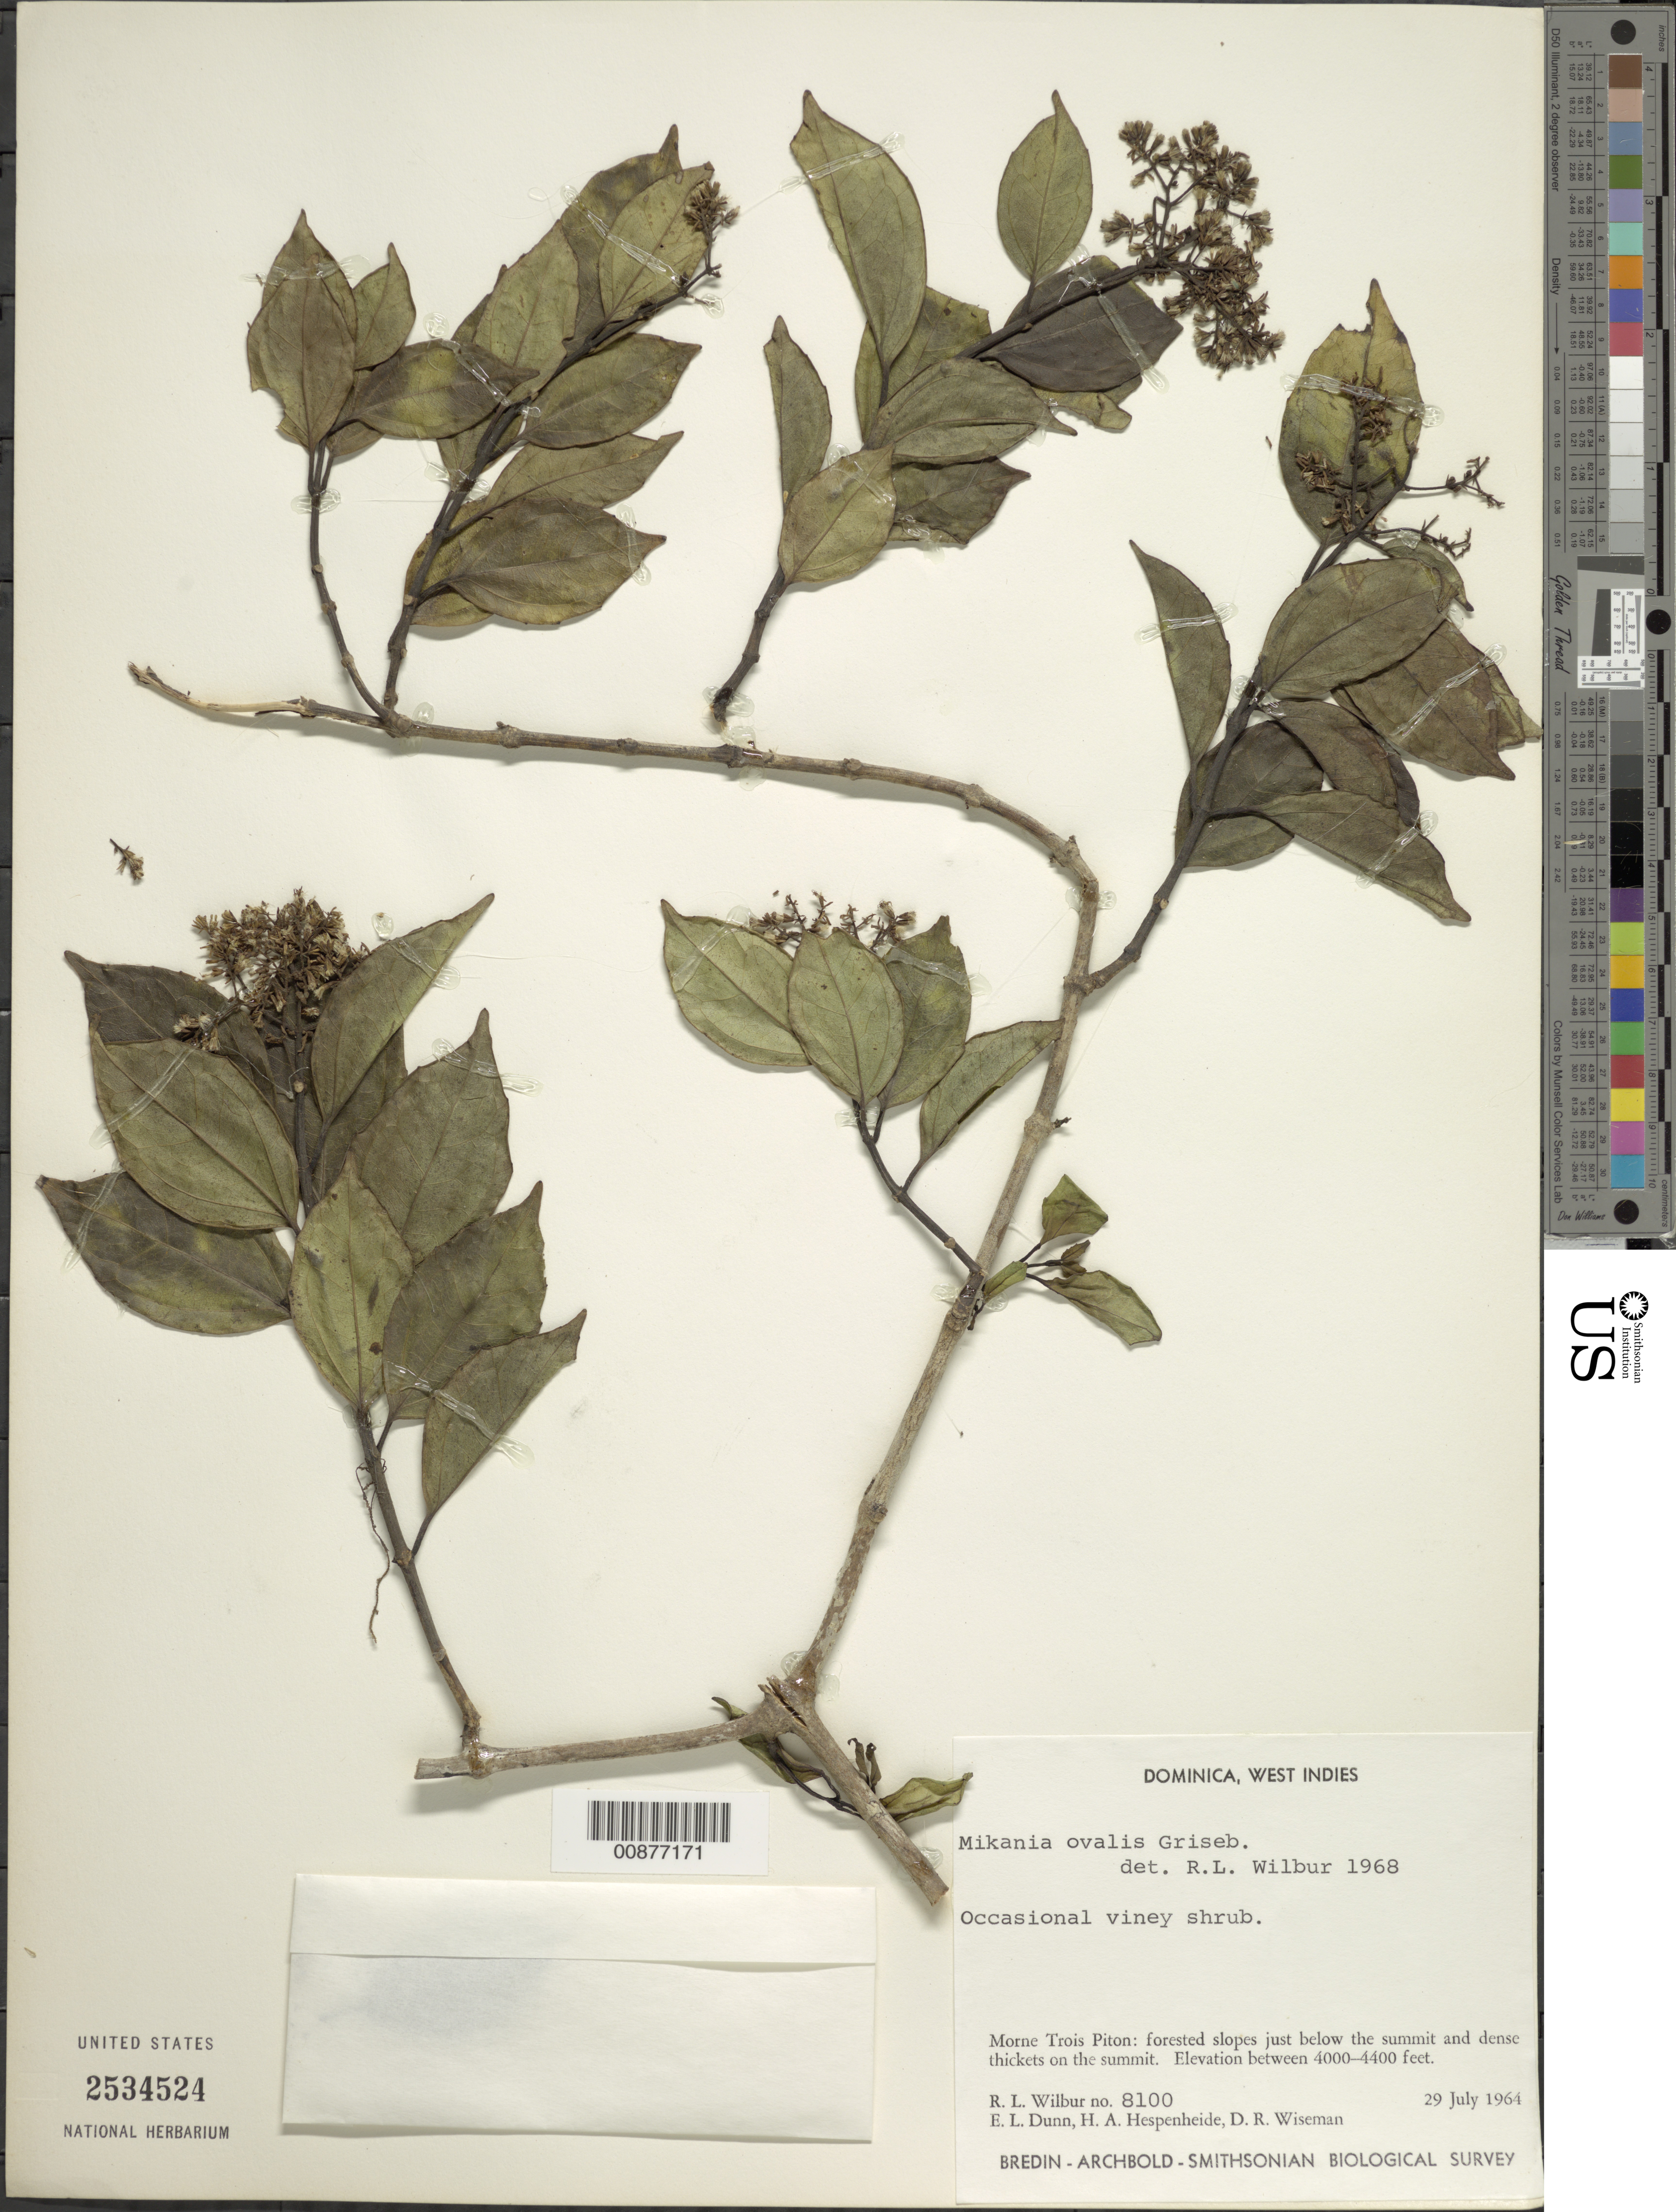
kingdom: Plantae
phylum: Tracheophyta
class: Magnoliopsida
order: Asterales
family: Asteraceae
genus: Mikania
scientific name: Mikania ovalis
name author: Griseb.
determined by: Wilber, R. L.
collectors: R. L. Wilbur, E. Dunn, H. A. Hespenheide & D. R. Wiseman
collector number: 8100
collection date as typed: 29 Jul 1964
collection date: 1964-07-29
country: Dominica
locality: Morne Trois Piton: slopes just below summit and at summit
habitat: Forested slopes just below summit and dense thickets at summit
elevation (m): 1219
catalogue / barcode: US 2534524